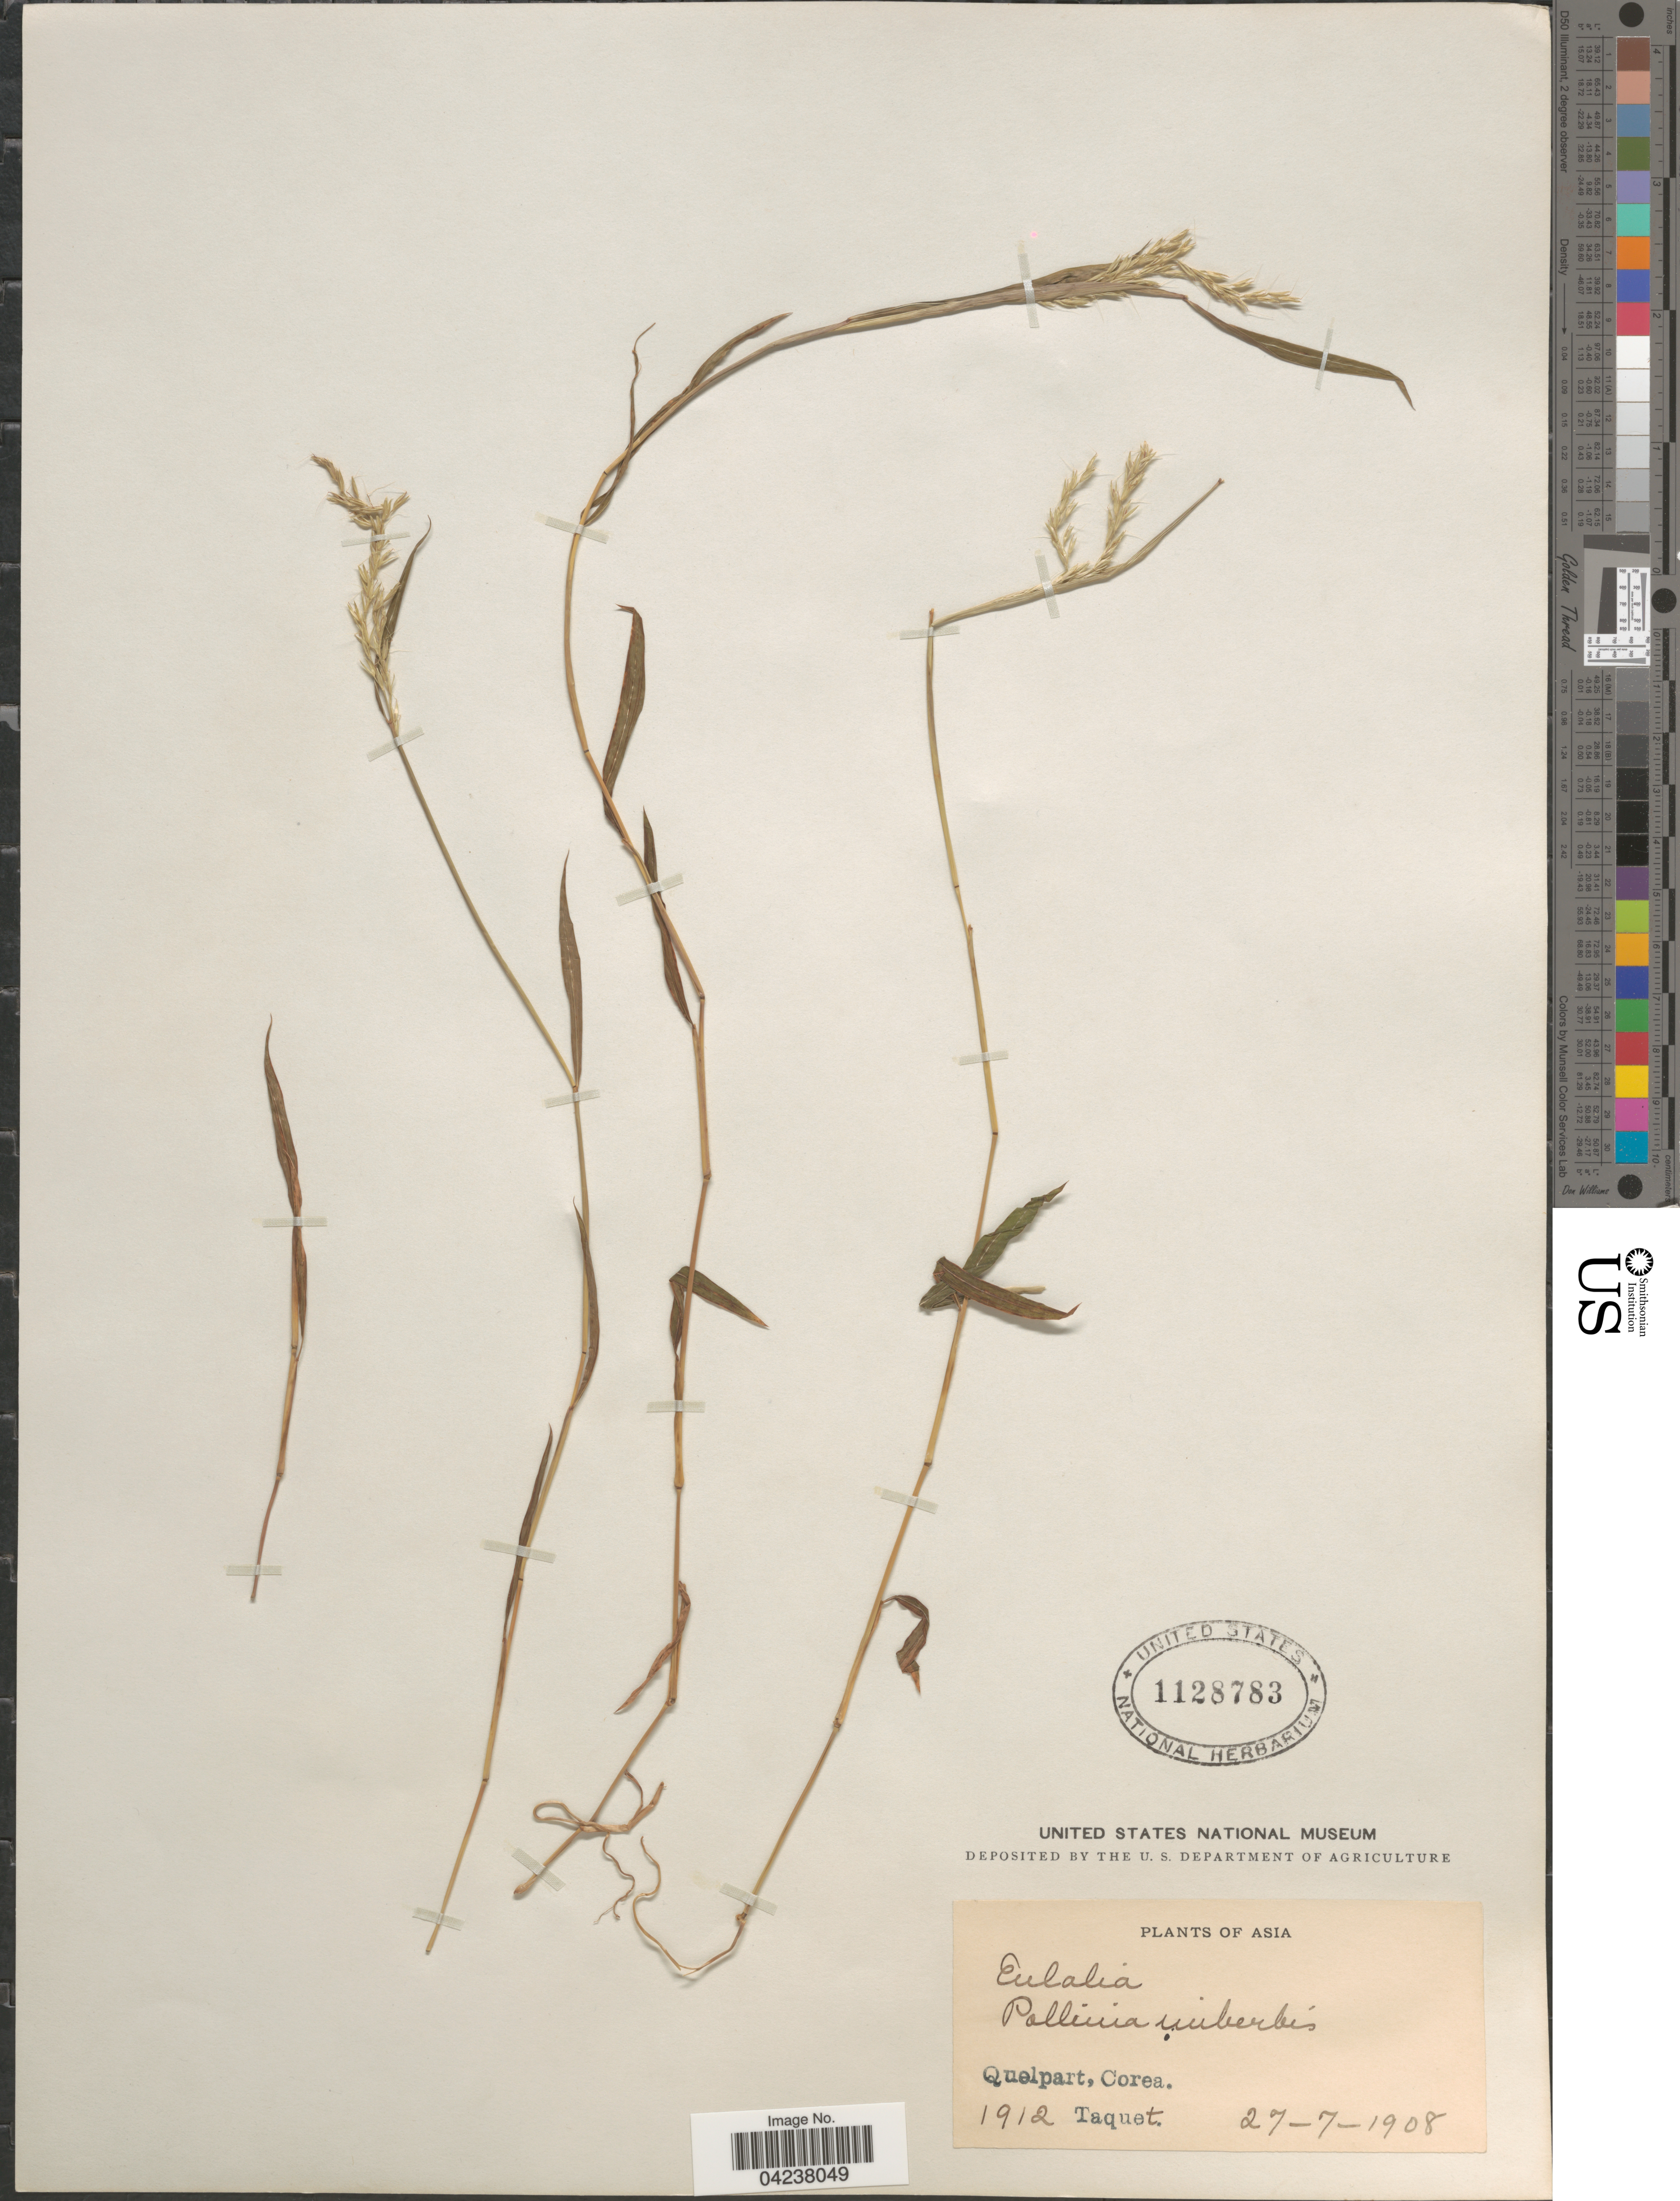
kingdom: Plantae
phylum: Tracheophyta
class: Liliopsida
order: Poales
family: Poaceae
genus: Microstegium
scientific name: Microstegium vimineum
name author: (Trin.) A. Camus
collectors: Taquet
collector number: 1912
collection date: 1908-07-27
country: South Korea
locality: Quelpart, Corea.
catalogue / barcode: US 1128783